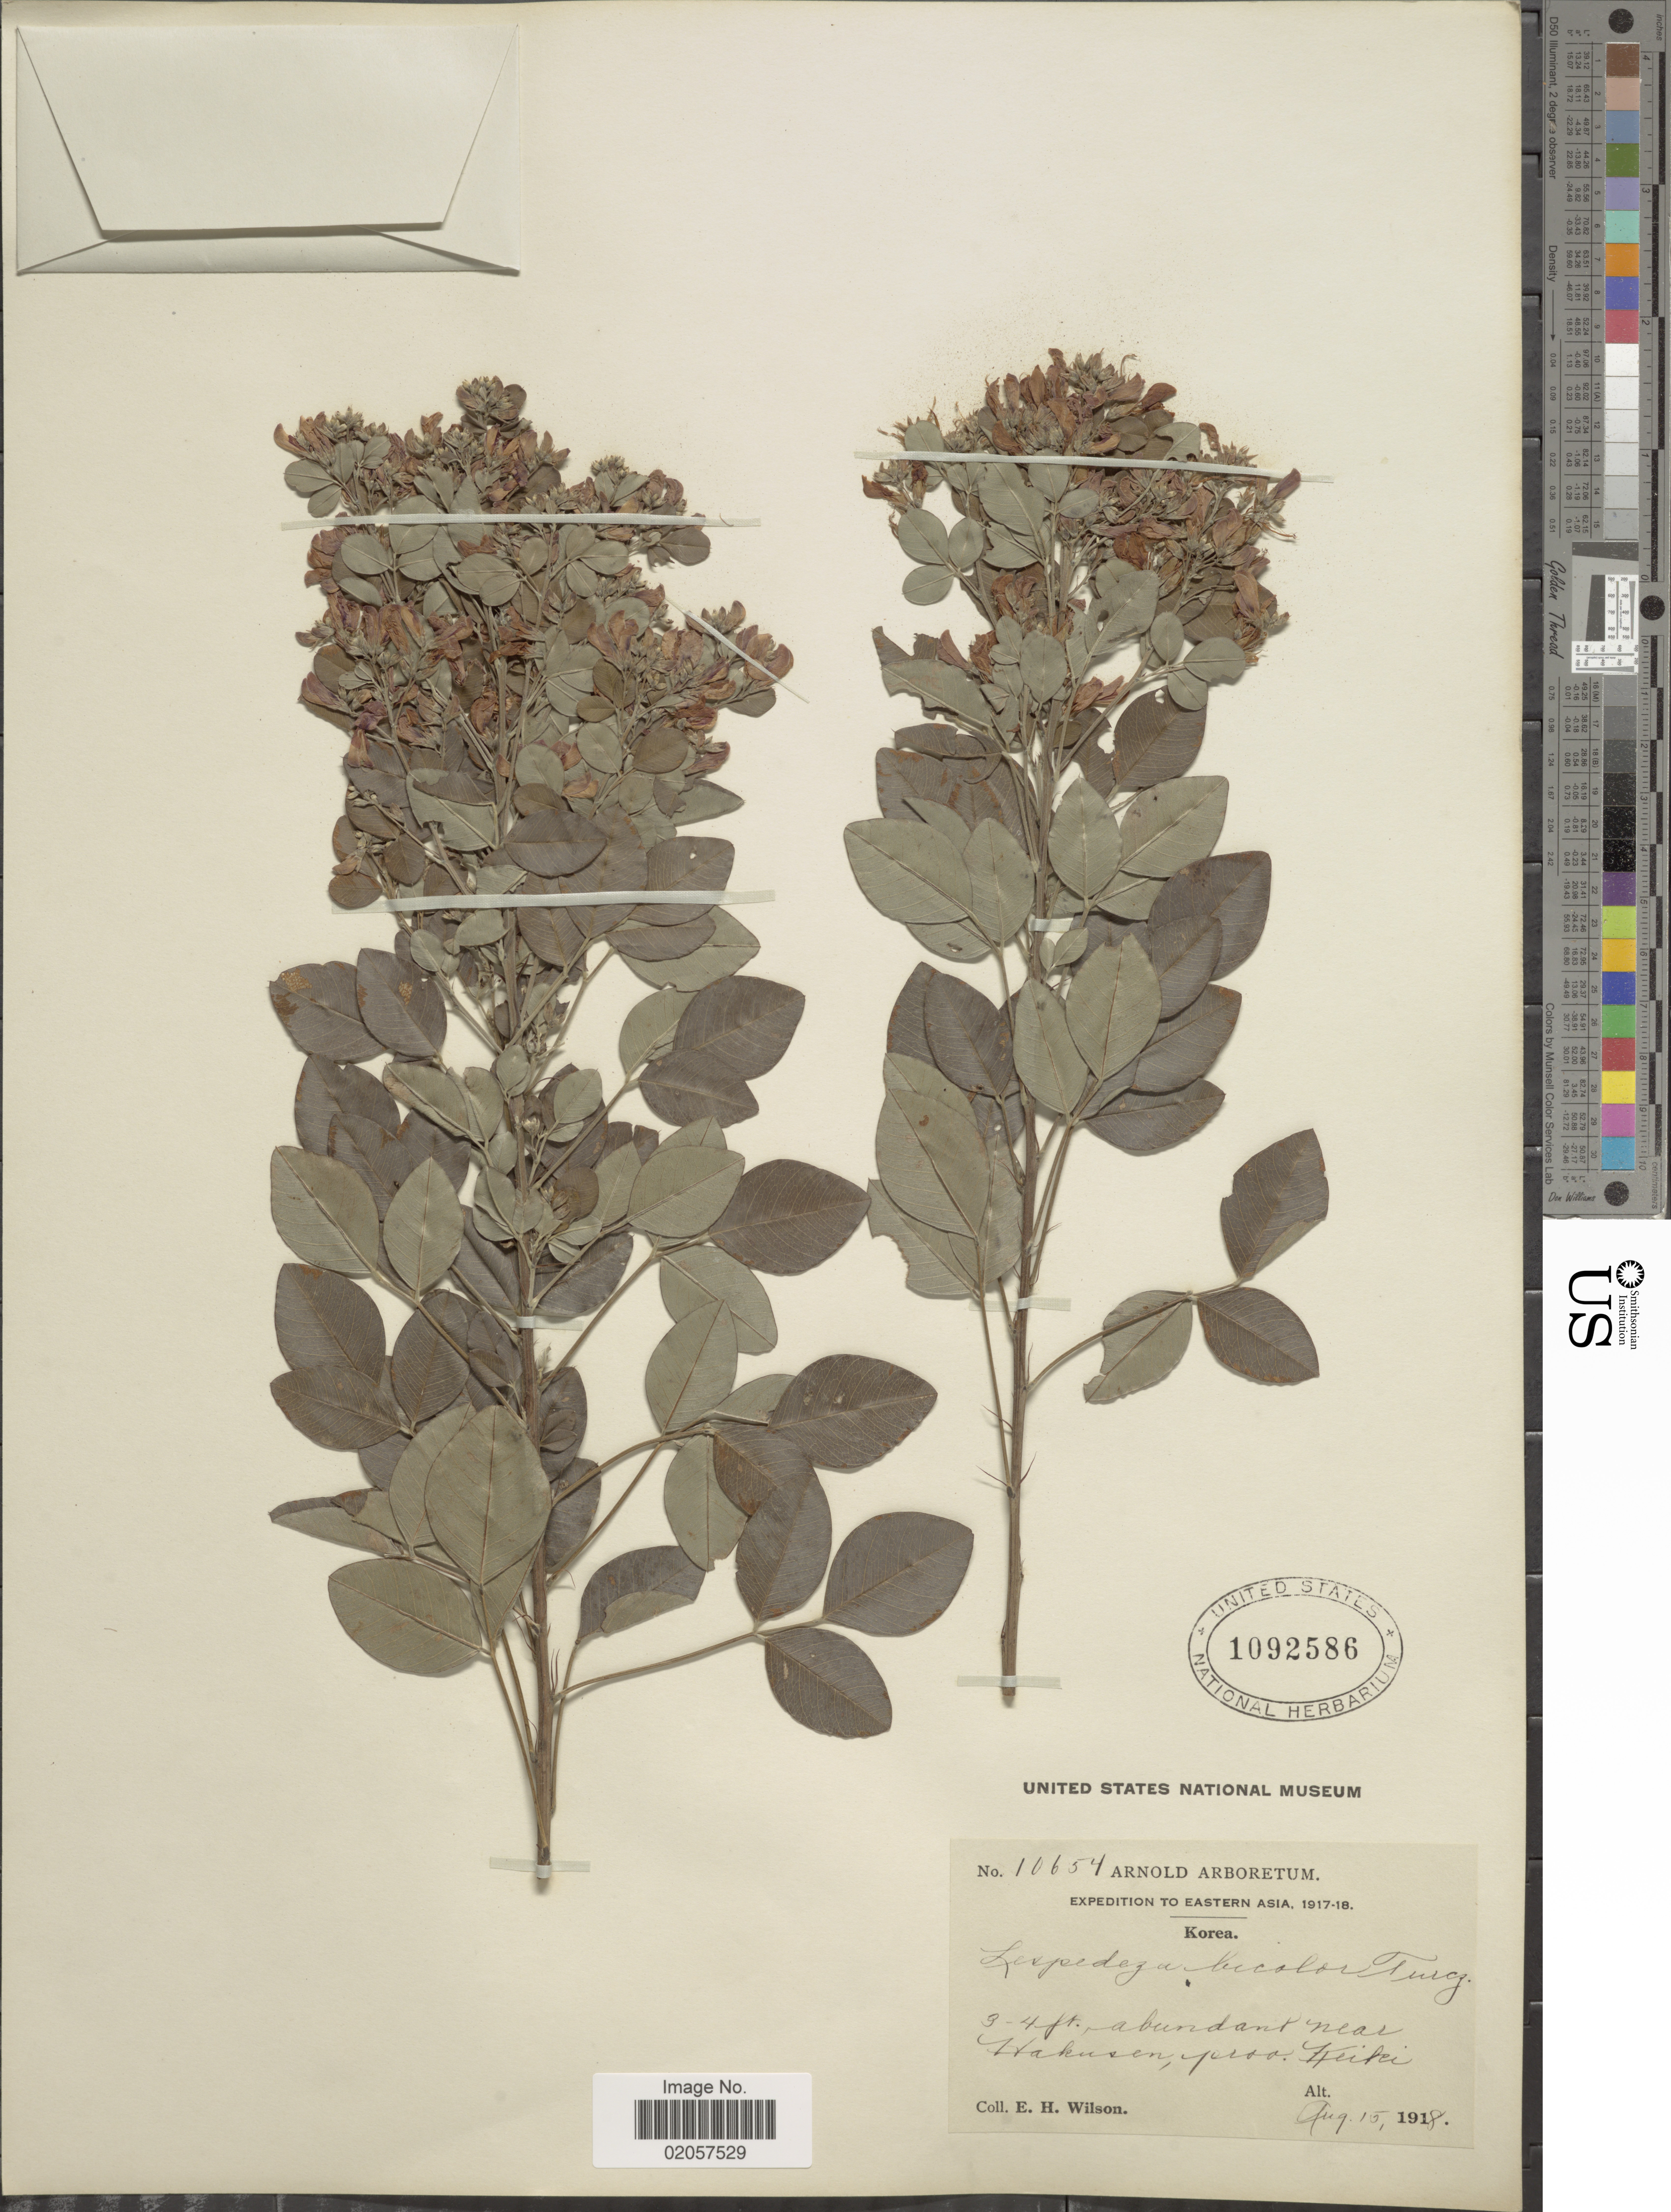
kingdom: Plantae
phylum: Tracheophyta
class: Magnoliopsida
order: Fabales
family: Fabaceae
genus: Lespedeza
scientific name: Lespedeza bicolor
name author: Turcz.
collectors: E. Wilson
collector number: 10654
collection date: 1918-08-15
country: South Korea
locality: Korea, Hakusen, prov. Keiki. Eastern Asia,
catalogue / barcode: US 1092586